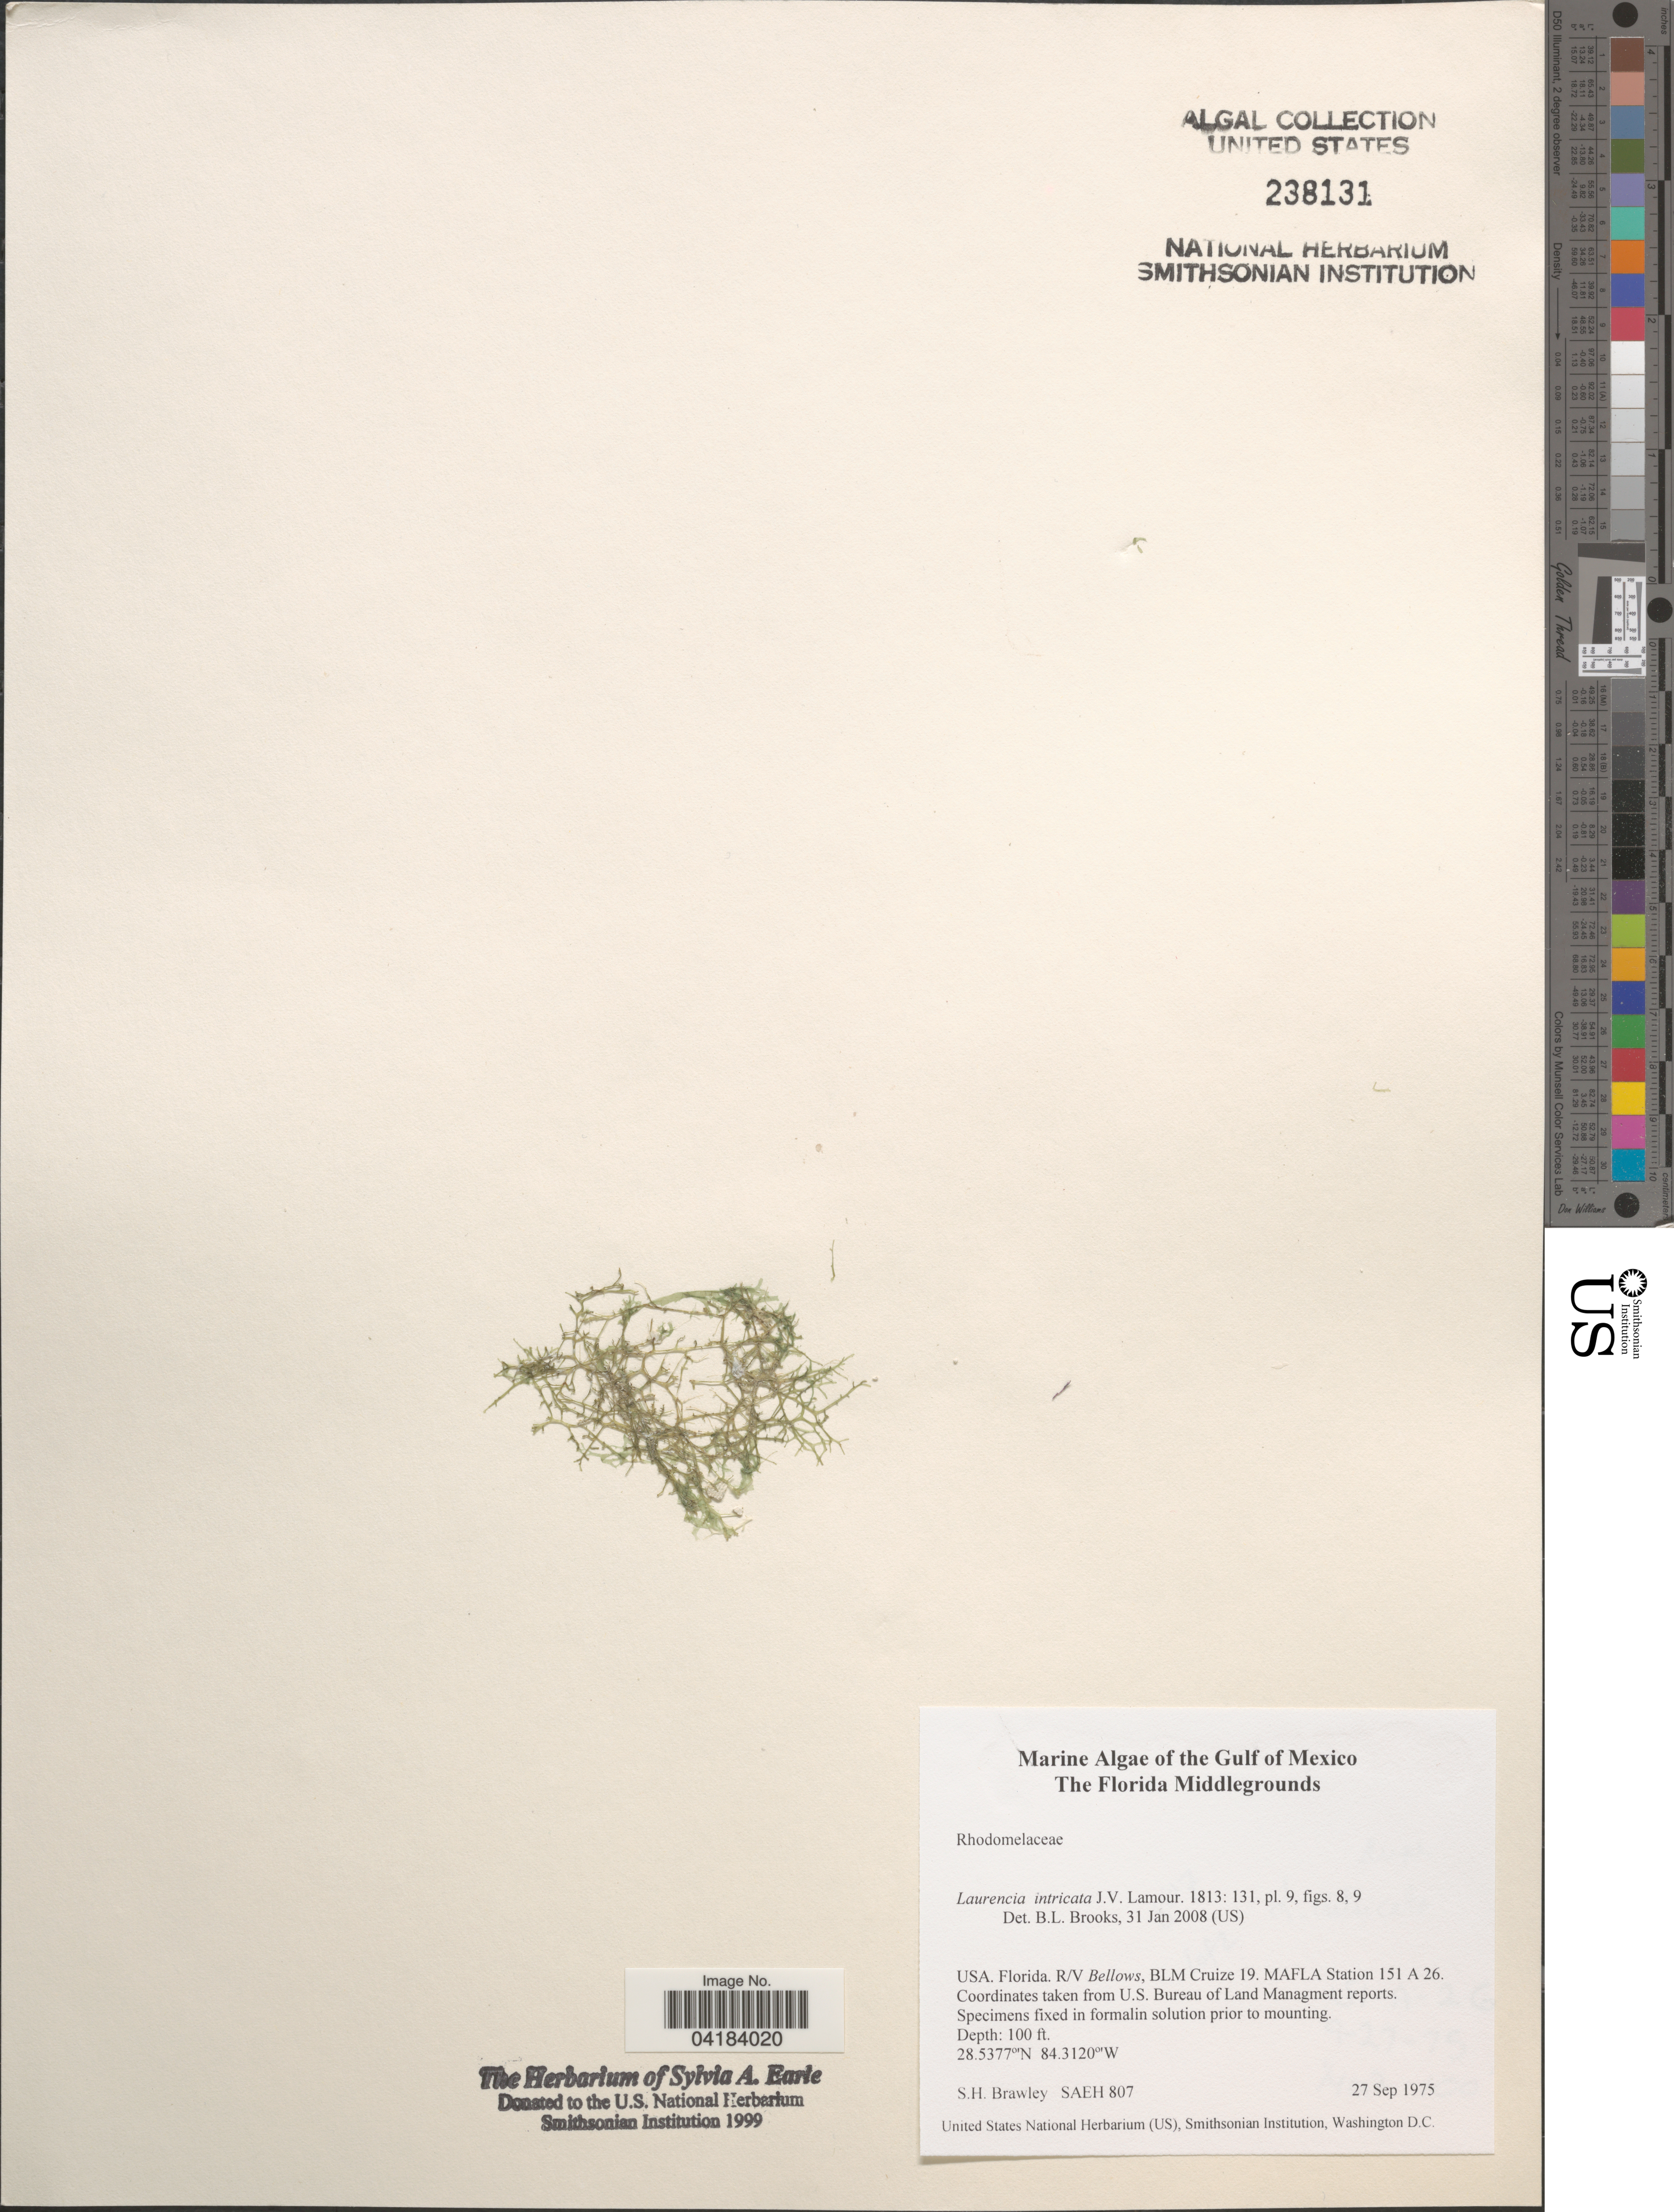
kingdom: Plantae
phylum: Rhodophyta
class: Florideophyceae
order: Ceramiales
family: Rhodomelaceae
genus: Laurencia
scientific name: Laurencia intricata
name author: J.V.Lamouroux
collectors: S. Brawley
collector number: SAEH807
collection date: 1975-09-27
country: United States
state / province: Florida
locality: The Gulf of Mexico. The Florida Middlegrounds. R/V Bellows, BLM Cruize 19. MAFLA Station 151 A 26.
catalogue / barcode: US 238131